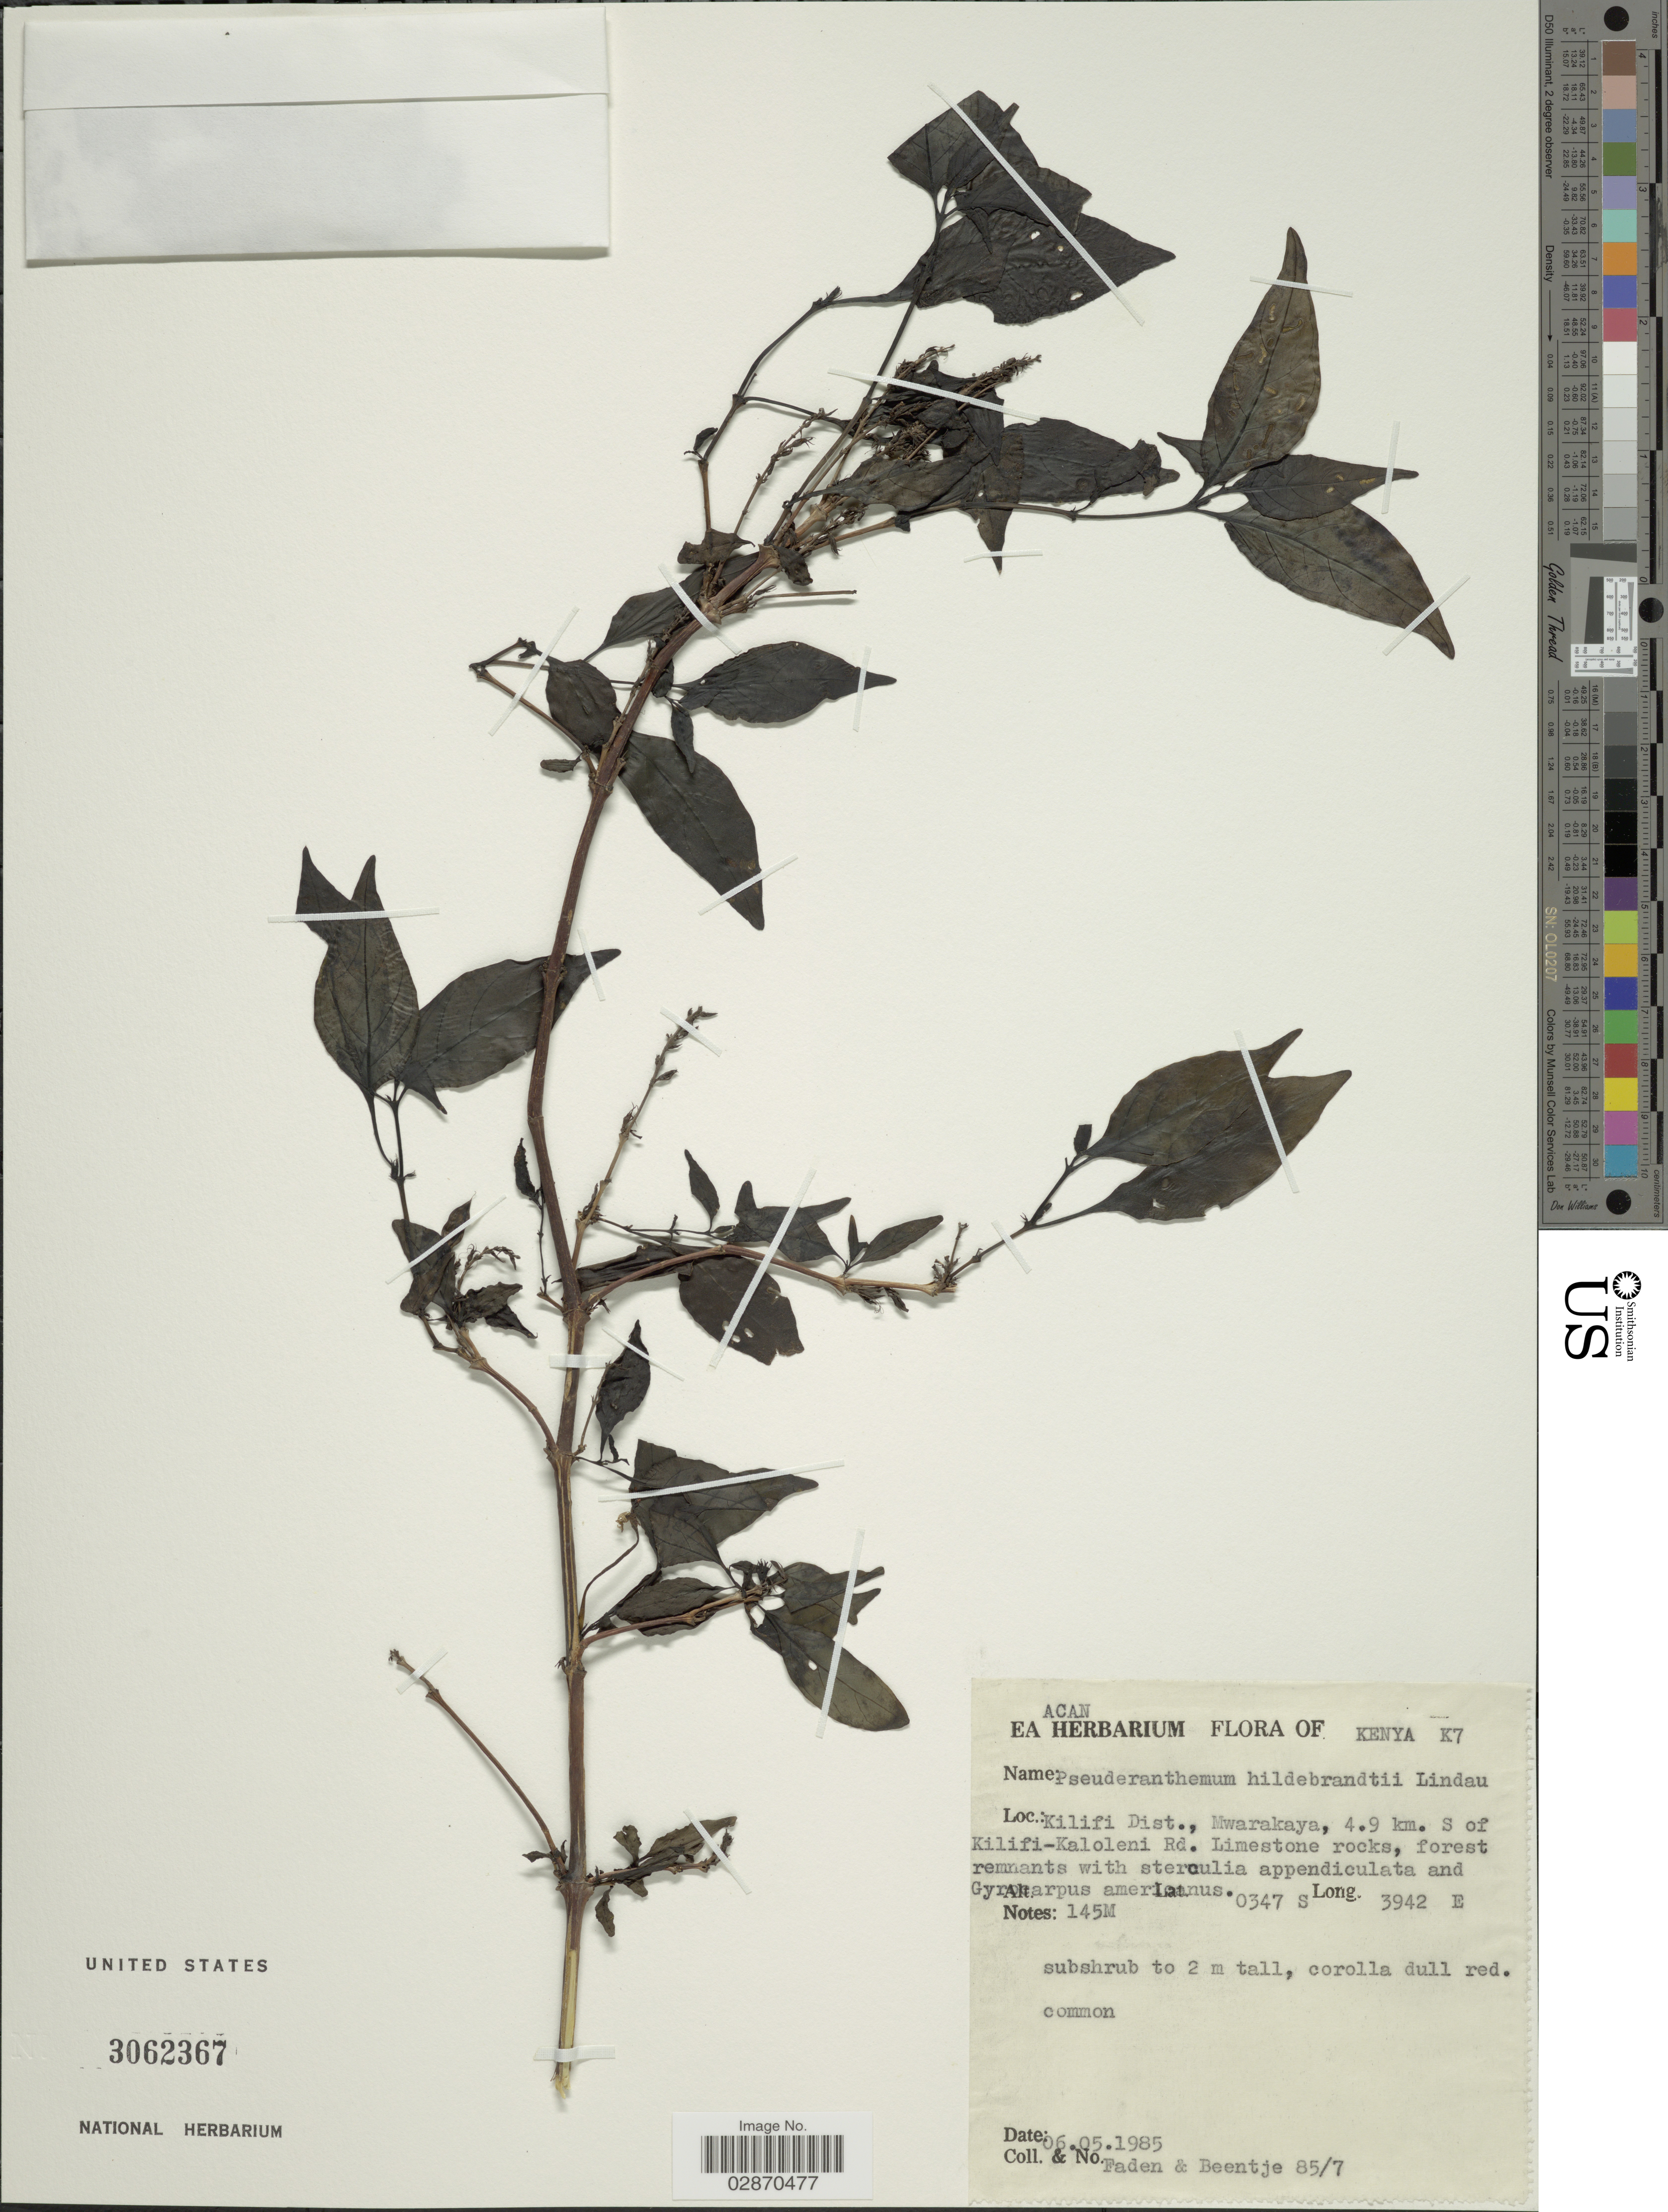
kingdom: Plantae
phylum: Tracheophyta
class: Magnoliopsida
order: Lamiales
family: Acanthaceae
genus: Pseuderanthemum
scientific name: Pseuderanthemum hildebrandtii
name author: Lindau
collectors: -- Faden & -- Beentje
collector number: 85/7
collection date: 1985-05-06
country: Kenya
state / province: Kilifi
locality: Kenya K7. Kilifi Dist., Mwarakaya, 4.9 km. S of Kilifi-Kaloleni Rd.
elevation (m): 145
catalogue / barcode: US 3062367